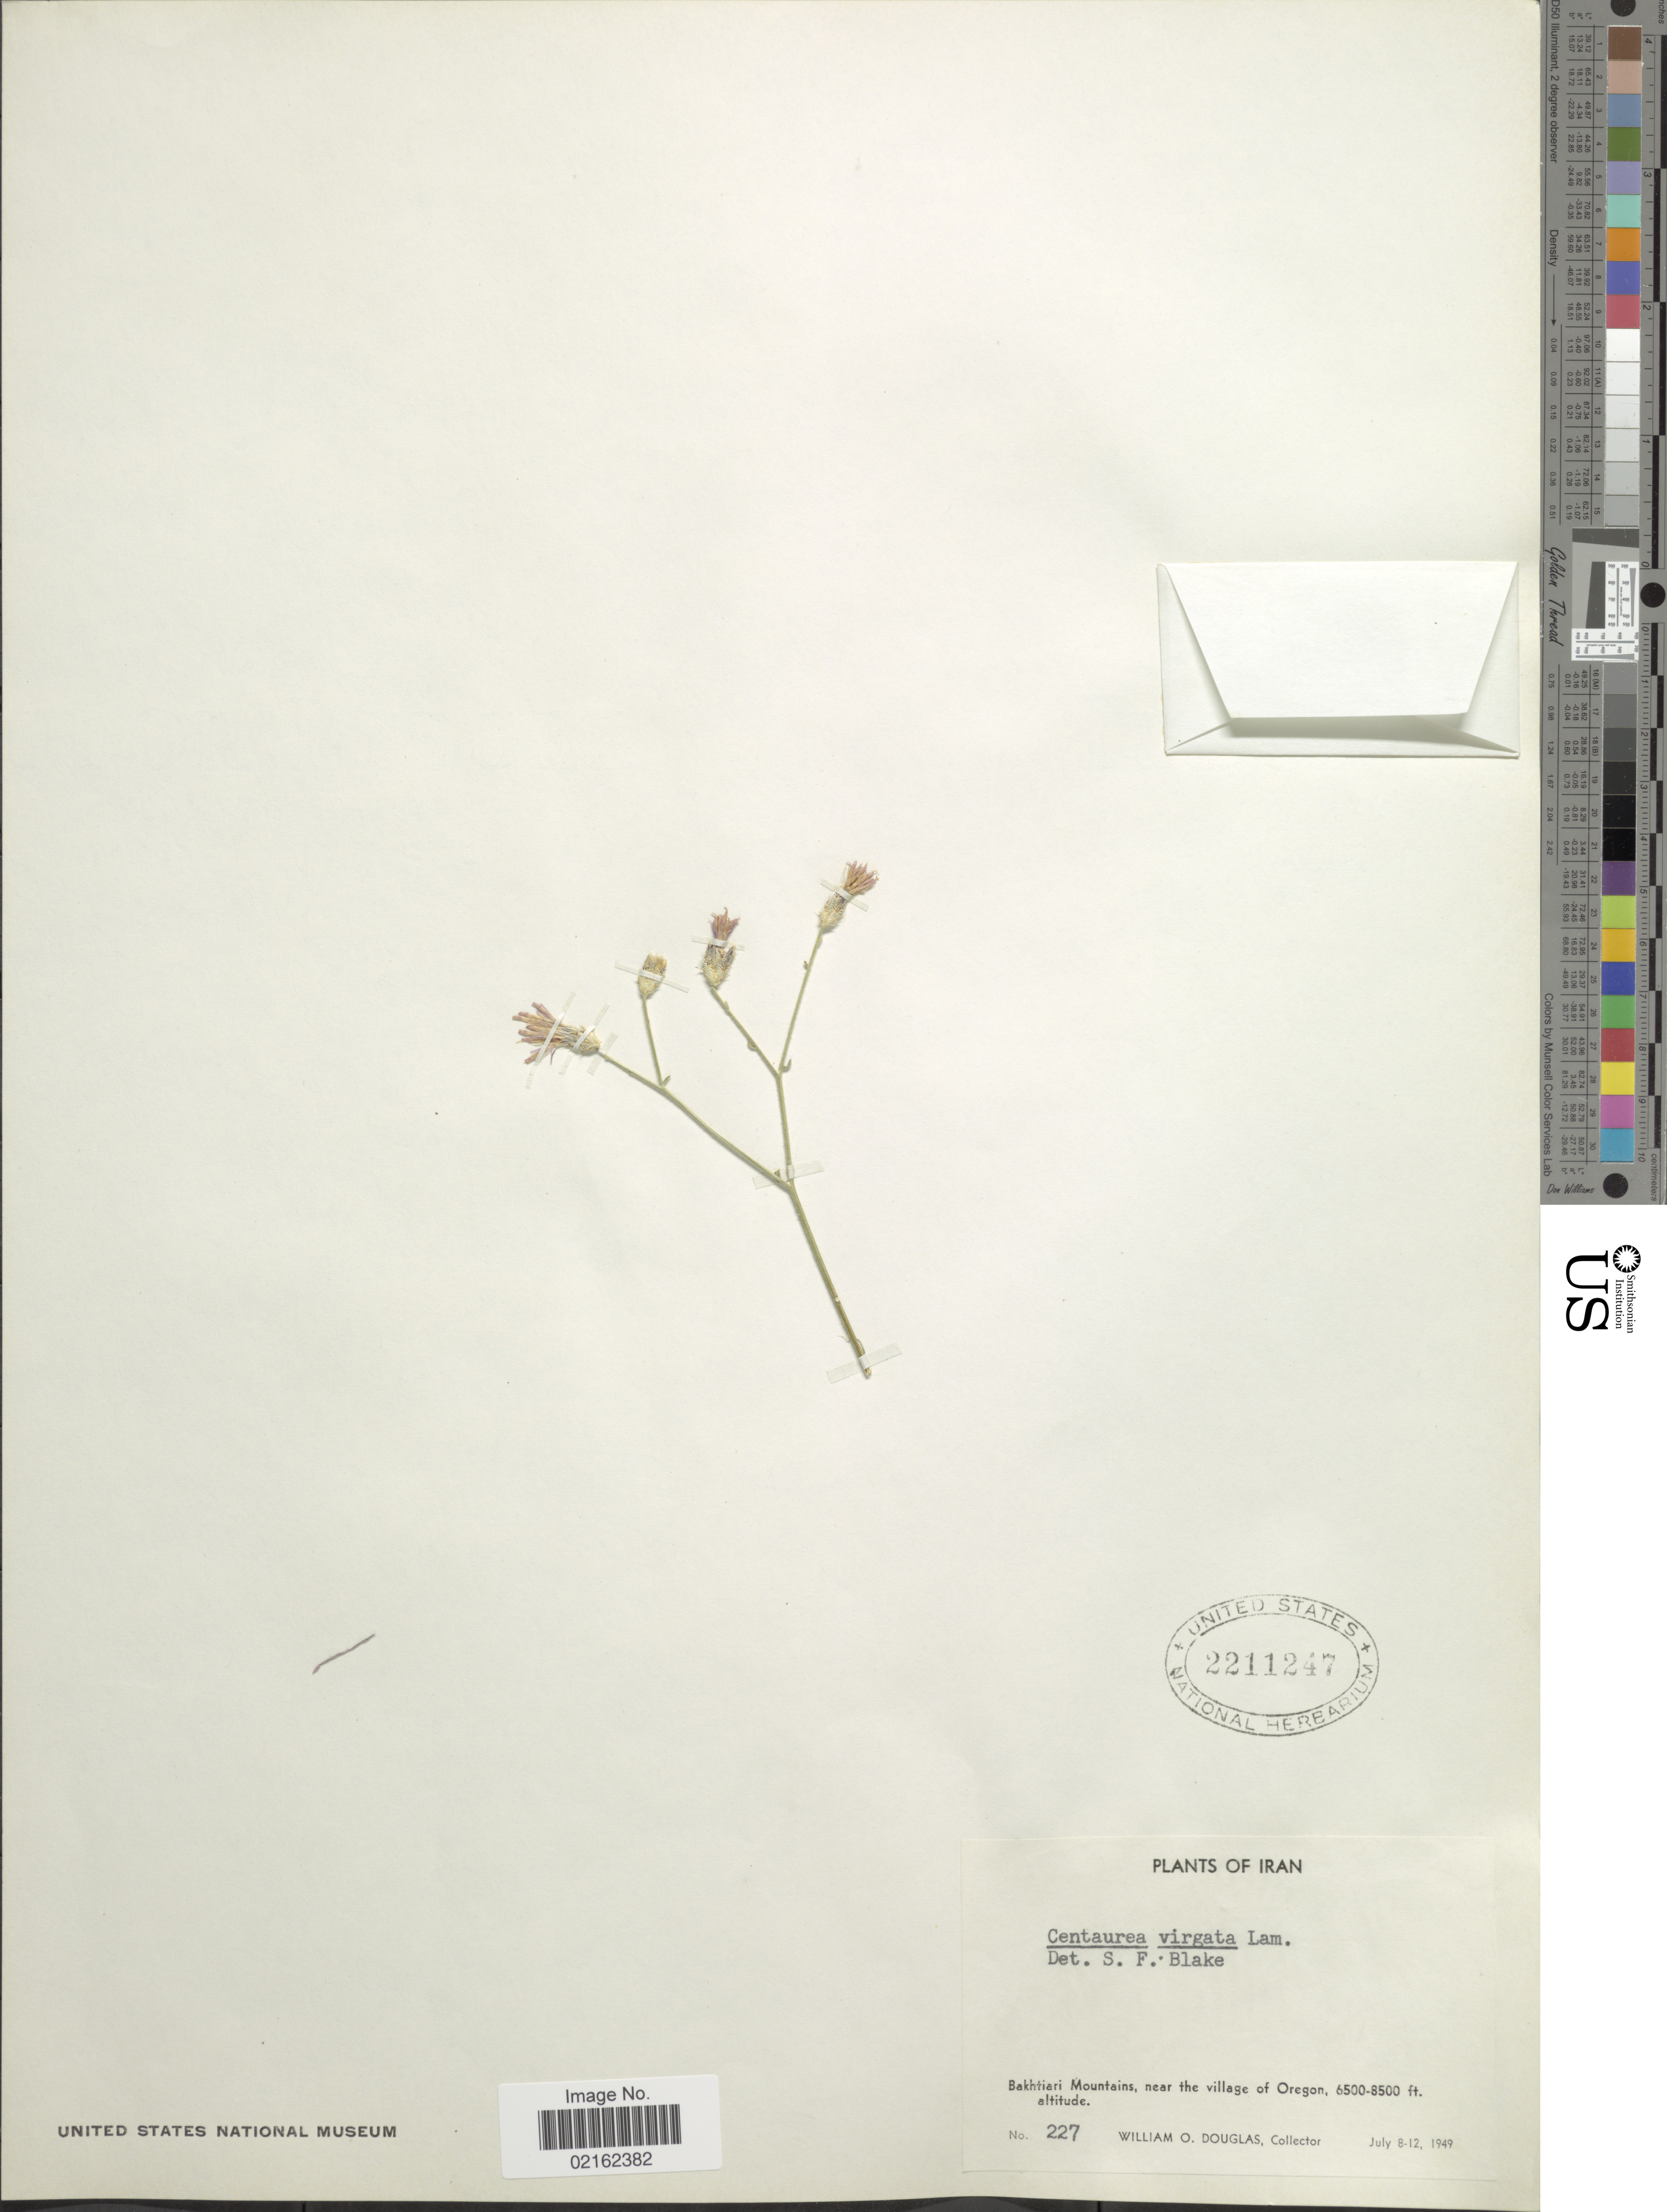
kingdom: Plantae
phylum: Tracheophyta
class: Magnoliopsida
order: Asterales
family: Asteraceae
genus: Centaurea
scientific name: Centaurea virgata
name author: Lam.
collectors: W. Douglas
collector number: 227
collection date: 1949-07-08/1949-07-12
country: Iran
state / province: Chahar Mahaal and Bakhtiari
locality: Bakhtiari Mountains, near the villages of Oregon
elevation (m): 1981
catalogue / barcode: US 2211247